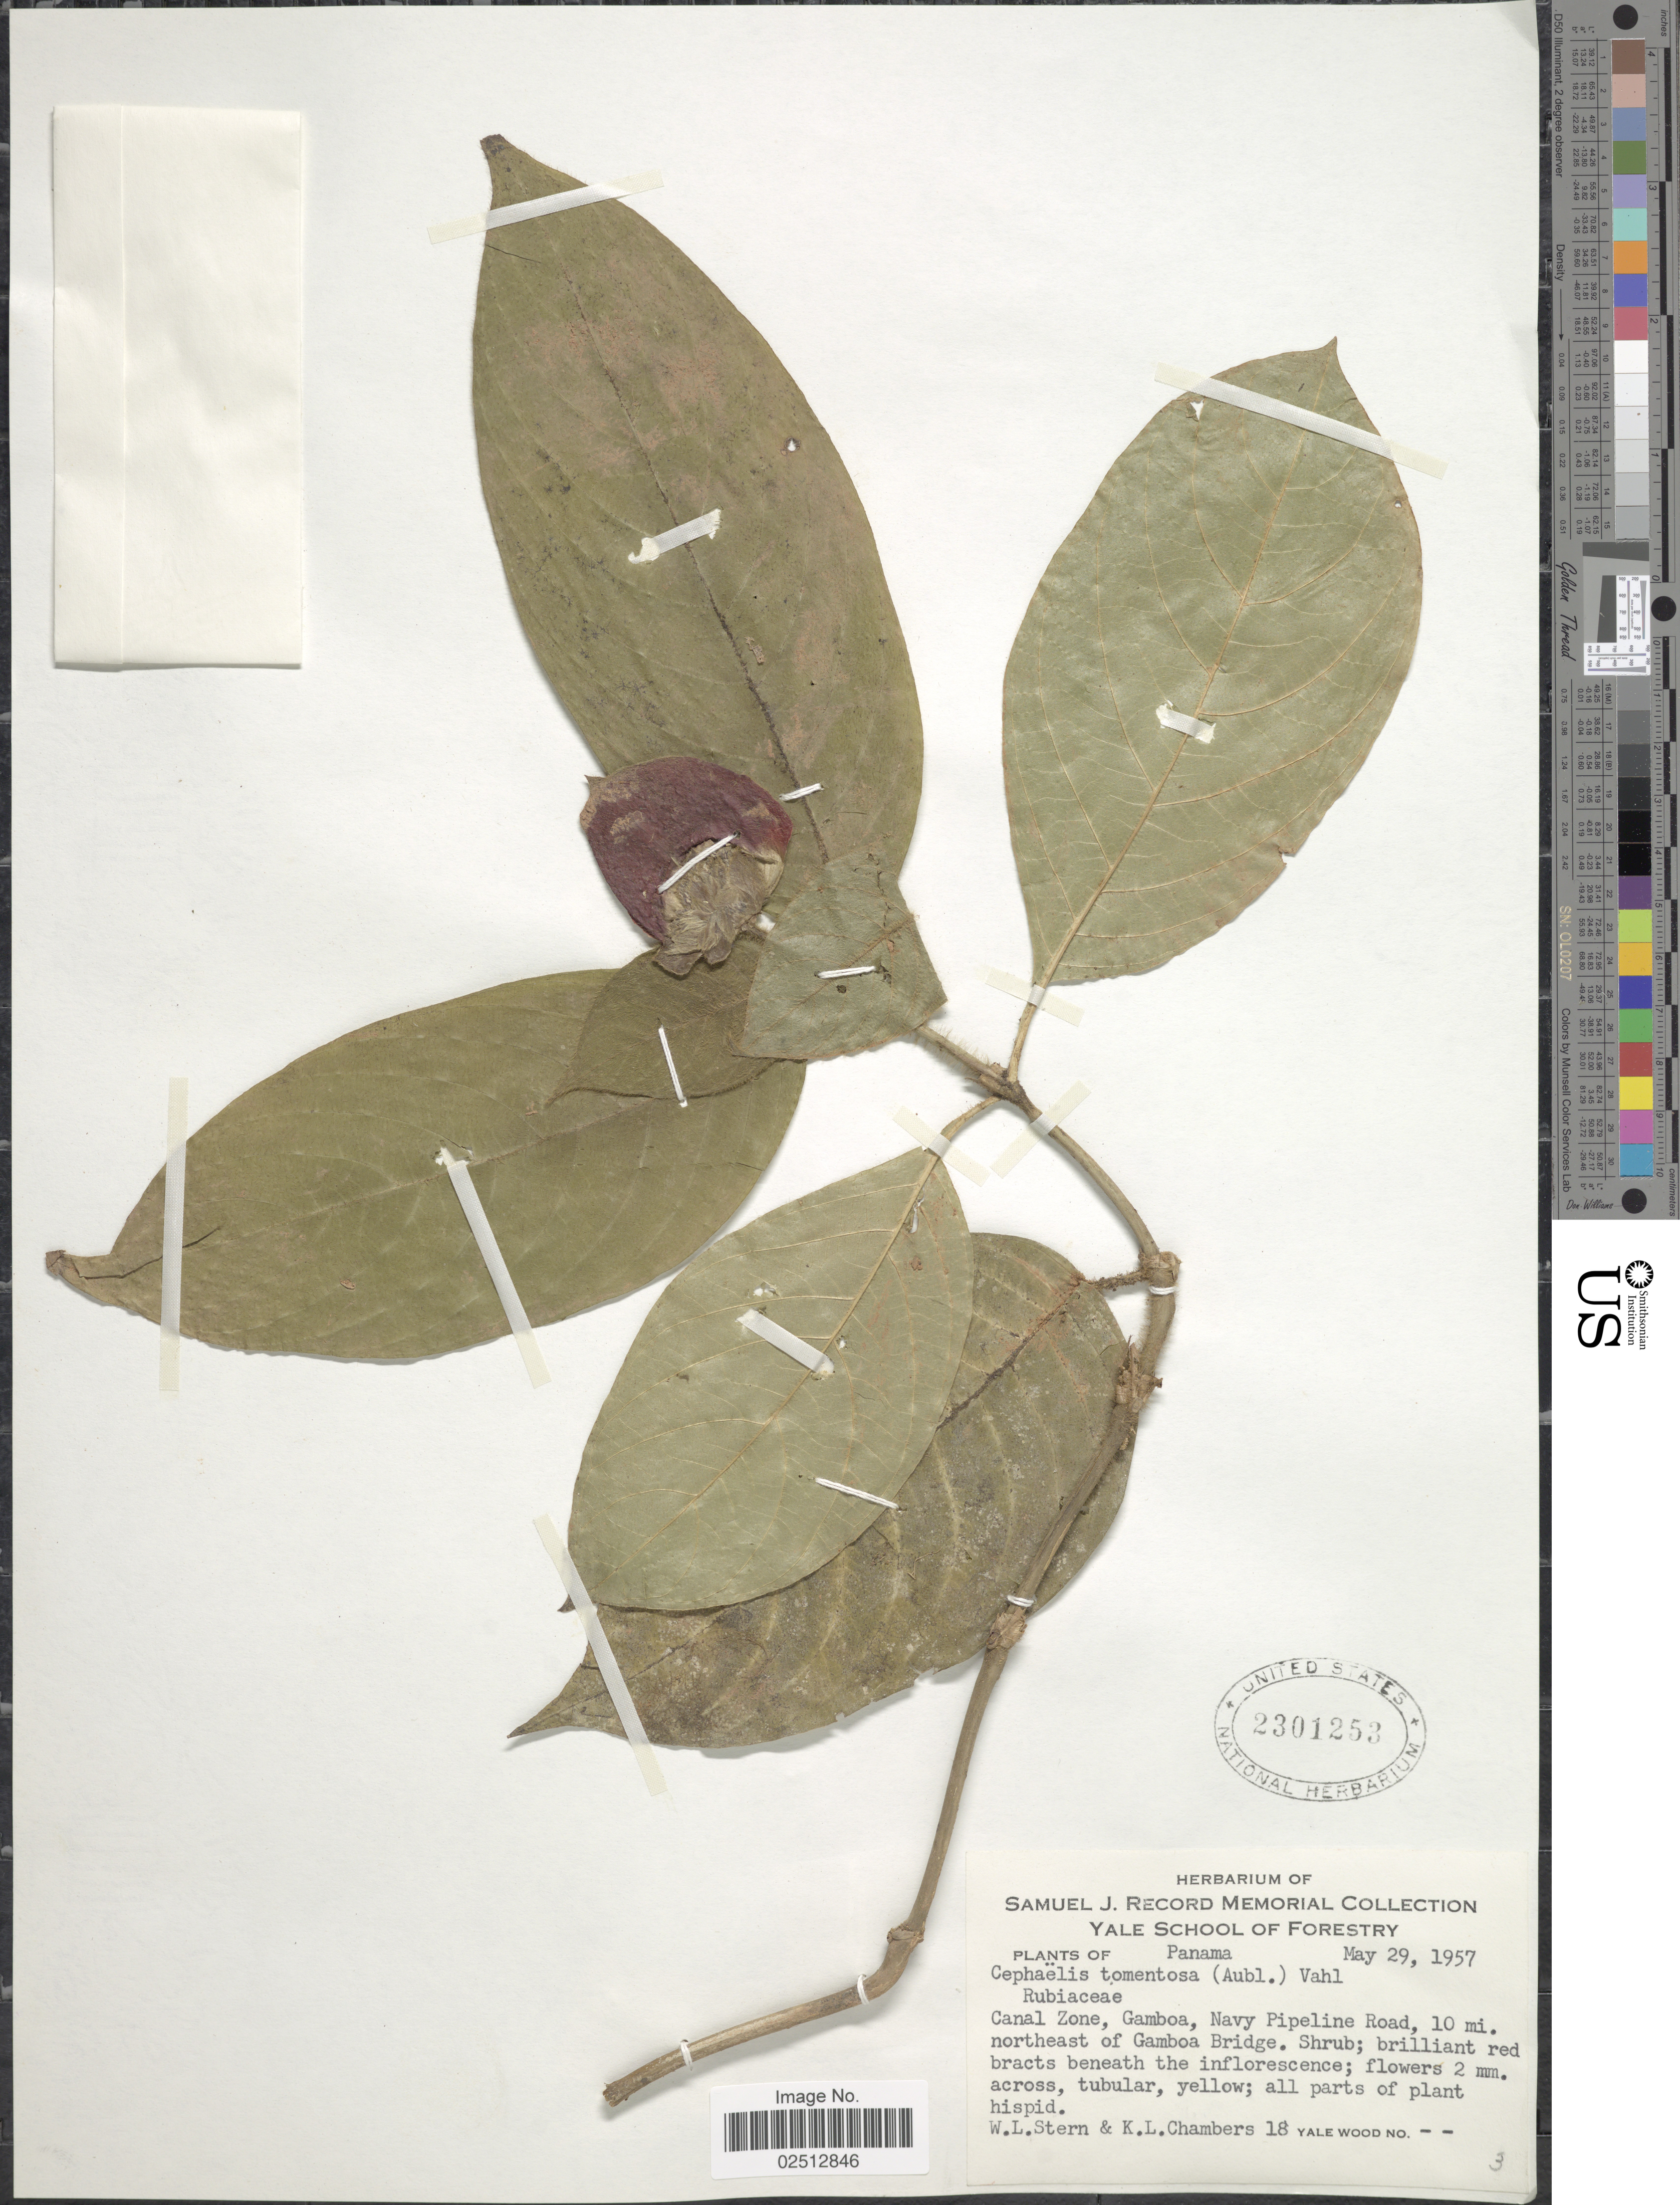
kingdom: Plantae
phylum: Tracheophyta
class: Magnoliopsida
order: Gentianales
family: Rubiaceae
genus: Psychotria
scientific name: Psychotria poeppigiana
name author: Müll. Arg.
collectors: W. L. Stern & K. Chambers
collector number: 18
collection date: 1957-05-29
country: Panama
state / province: Colón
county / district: Canal Zone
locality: Canal Zone, Gamboa, Navy Pipeline Road, 10 mi. northeast of Gamboa Bridge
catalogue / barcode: US 2301253